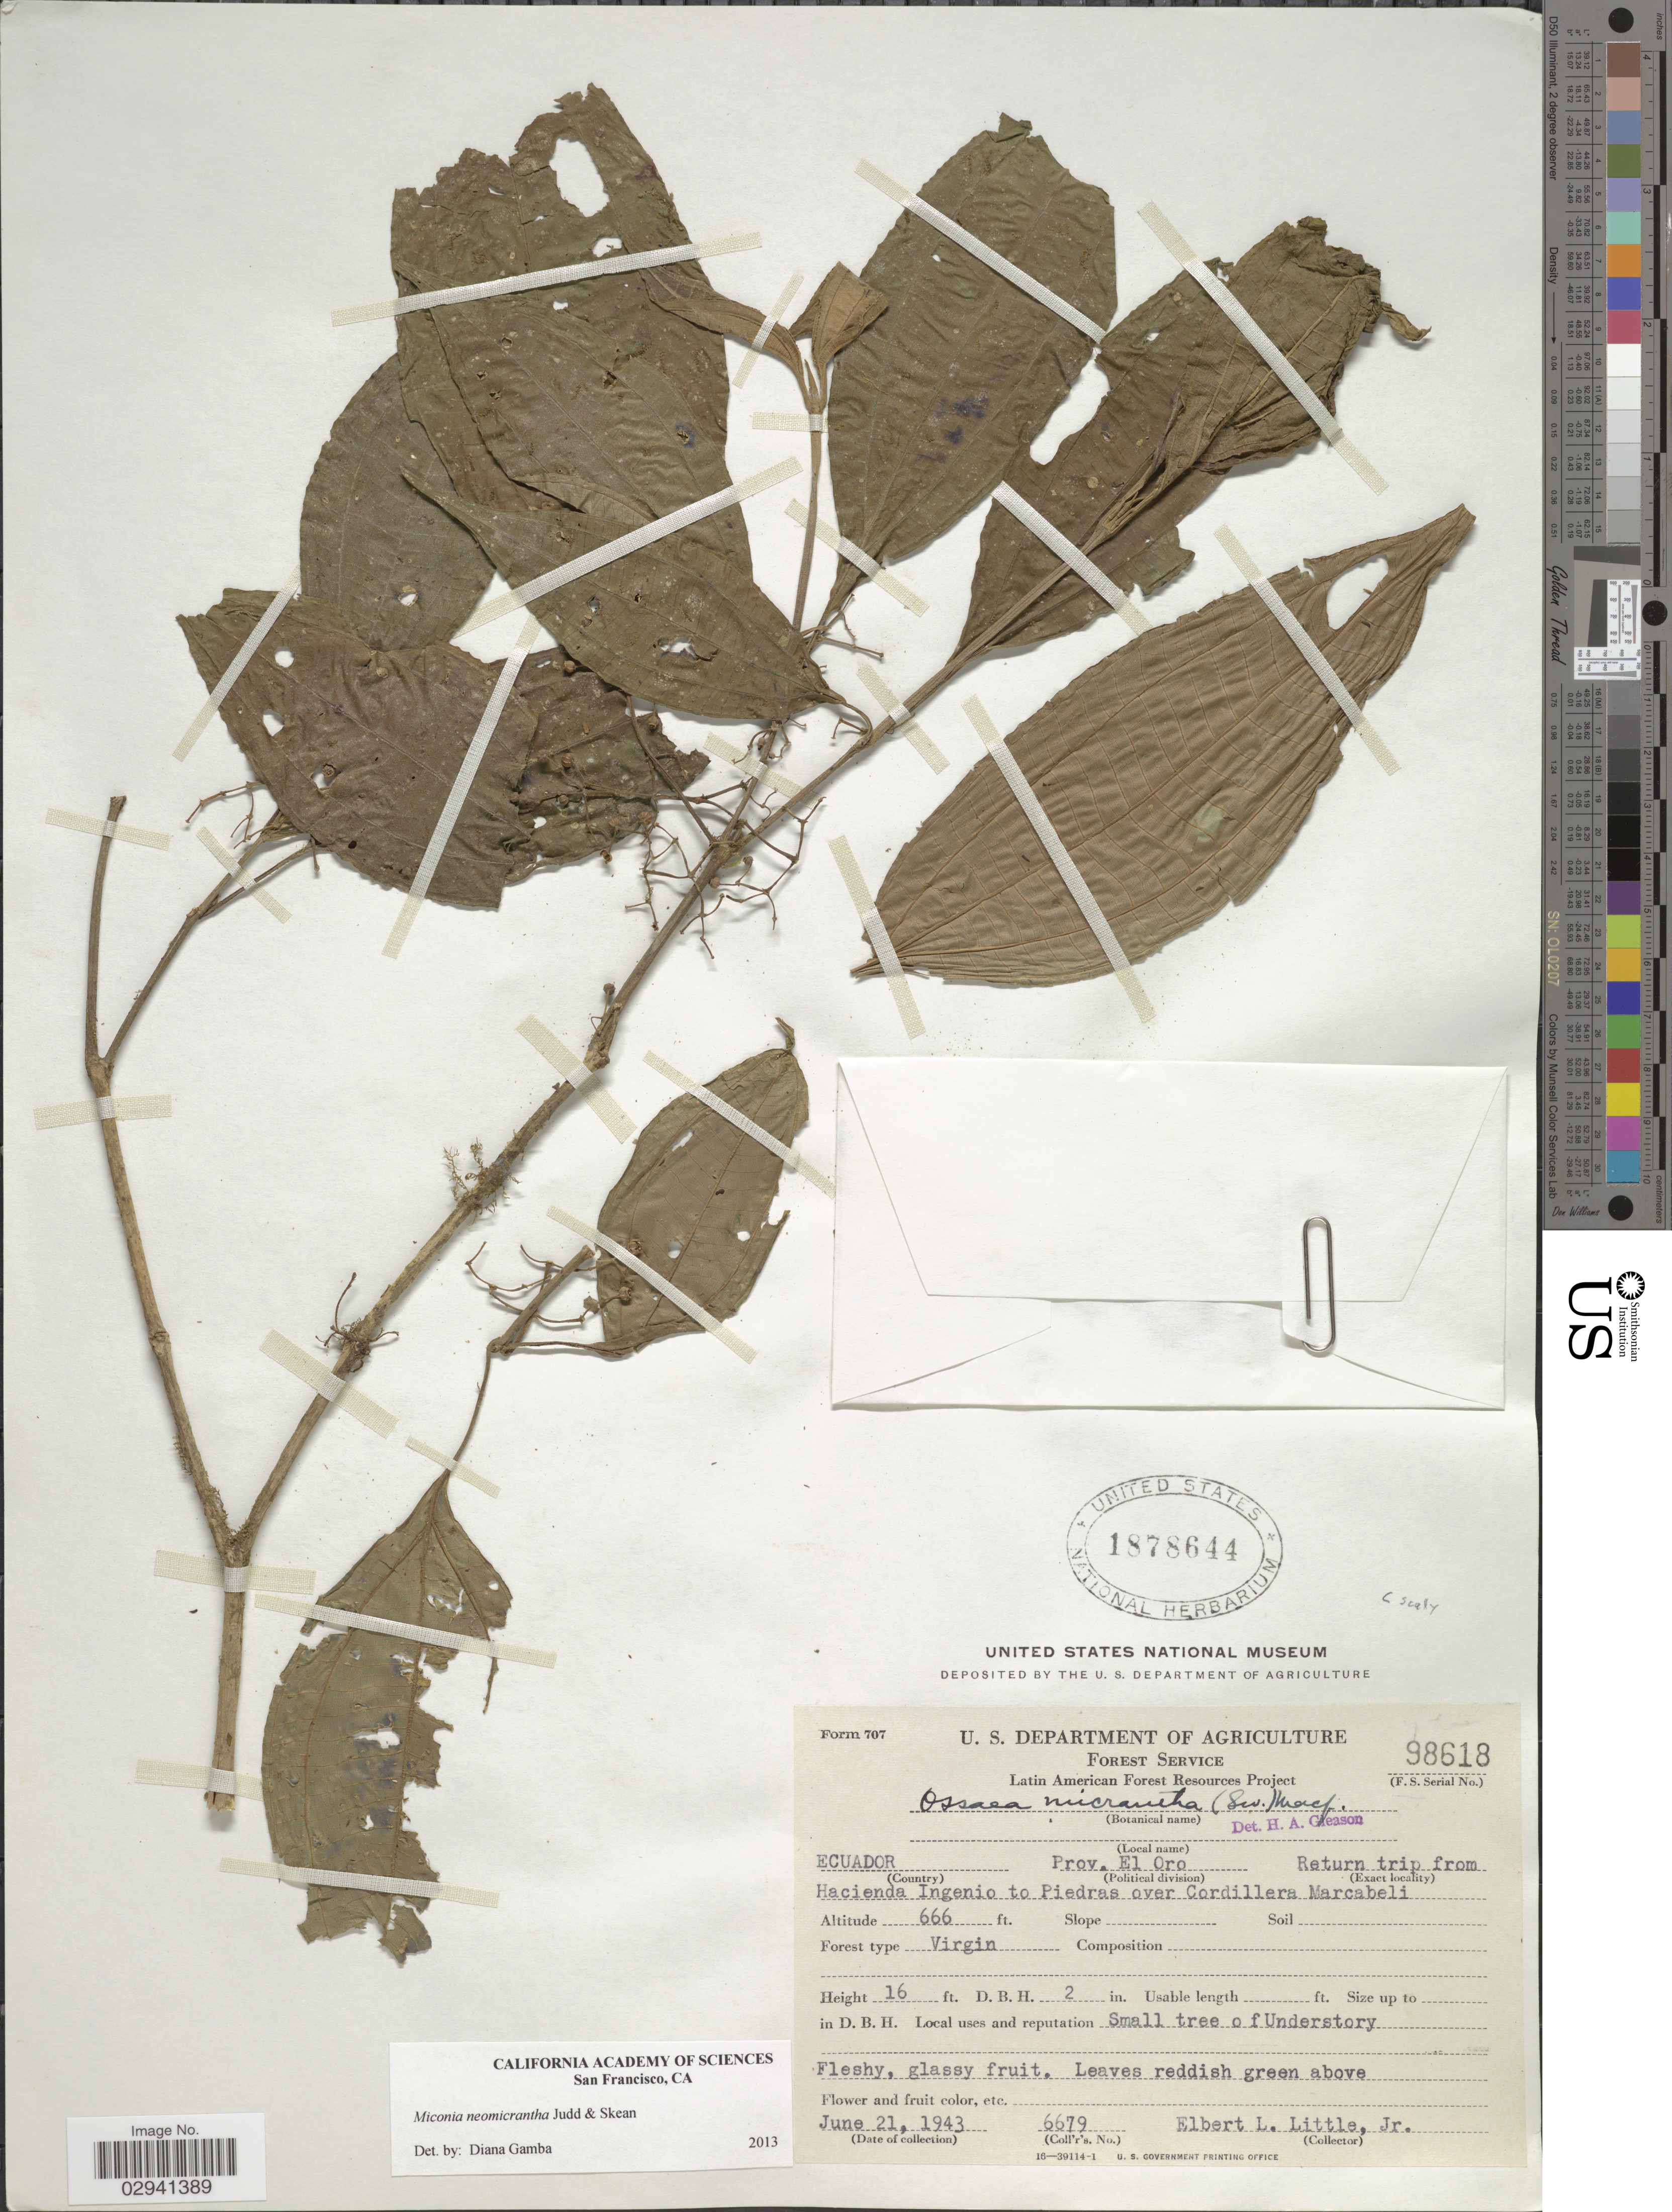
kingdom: Plantae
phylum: Tracheophyta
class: Magnoliopsida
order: Myrtales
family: Melastomataceae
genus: Miconia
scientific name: Miconia neomicrantha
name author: Judd & Skean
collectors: E. L. Little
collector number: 6679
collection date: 1943-06-21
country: Ecuador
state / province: El Oro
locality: Return trip from Hacienda Ingenio to Piedras over Cordillera Marcabeli.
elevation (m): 203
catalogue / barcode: US 1878644